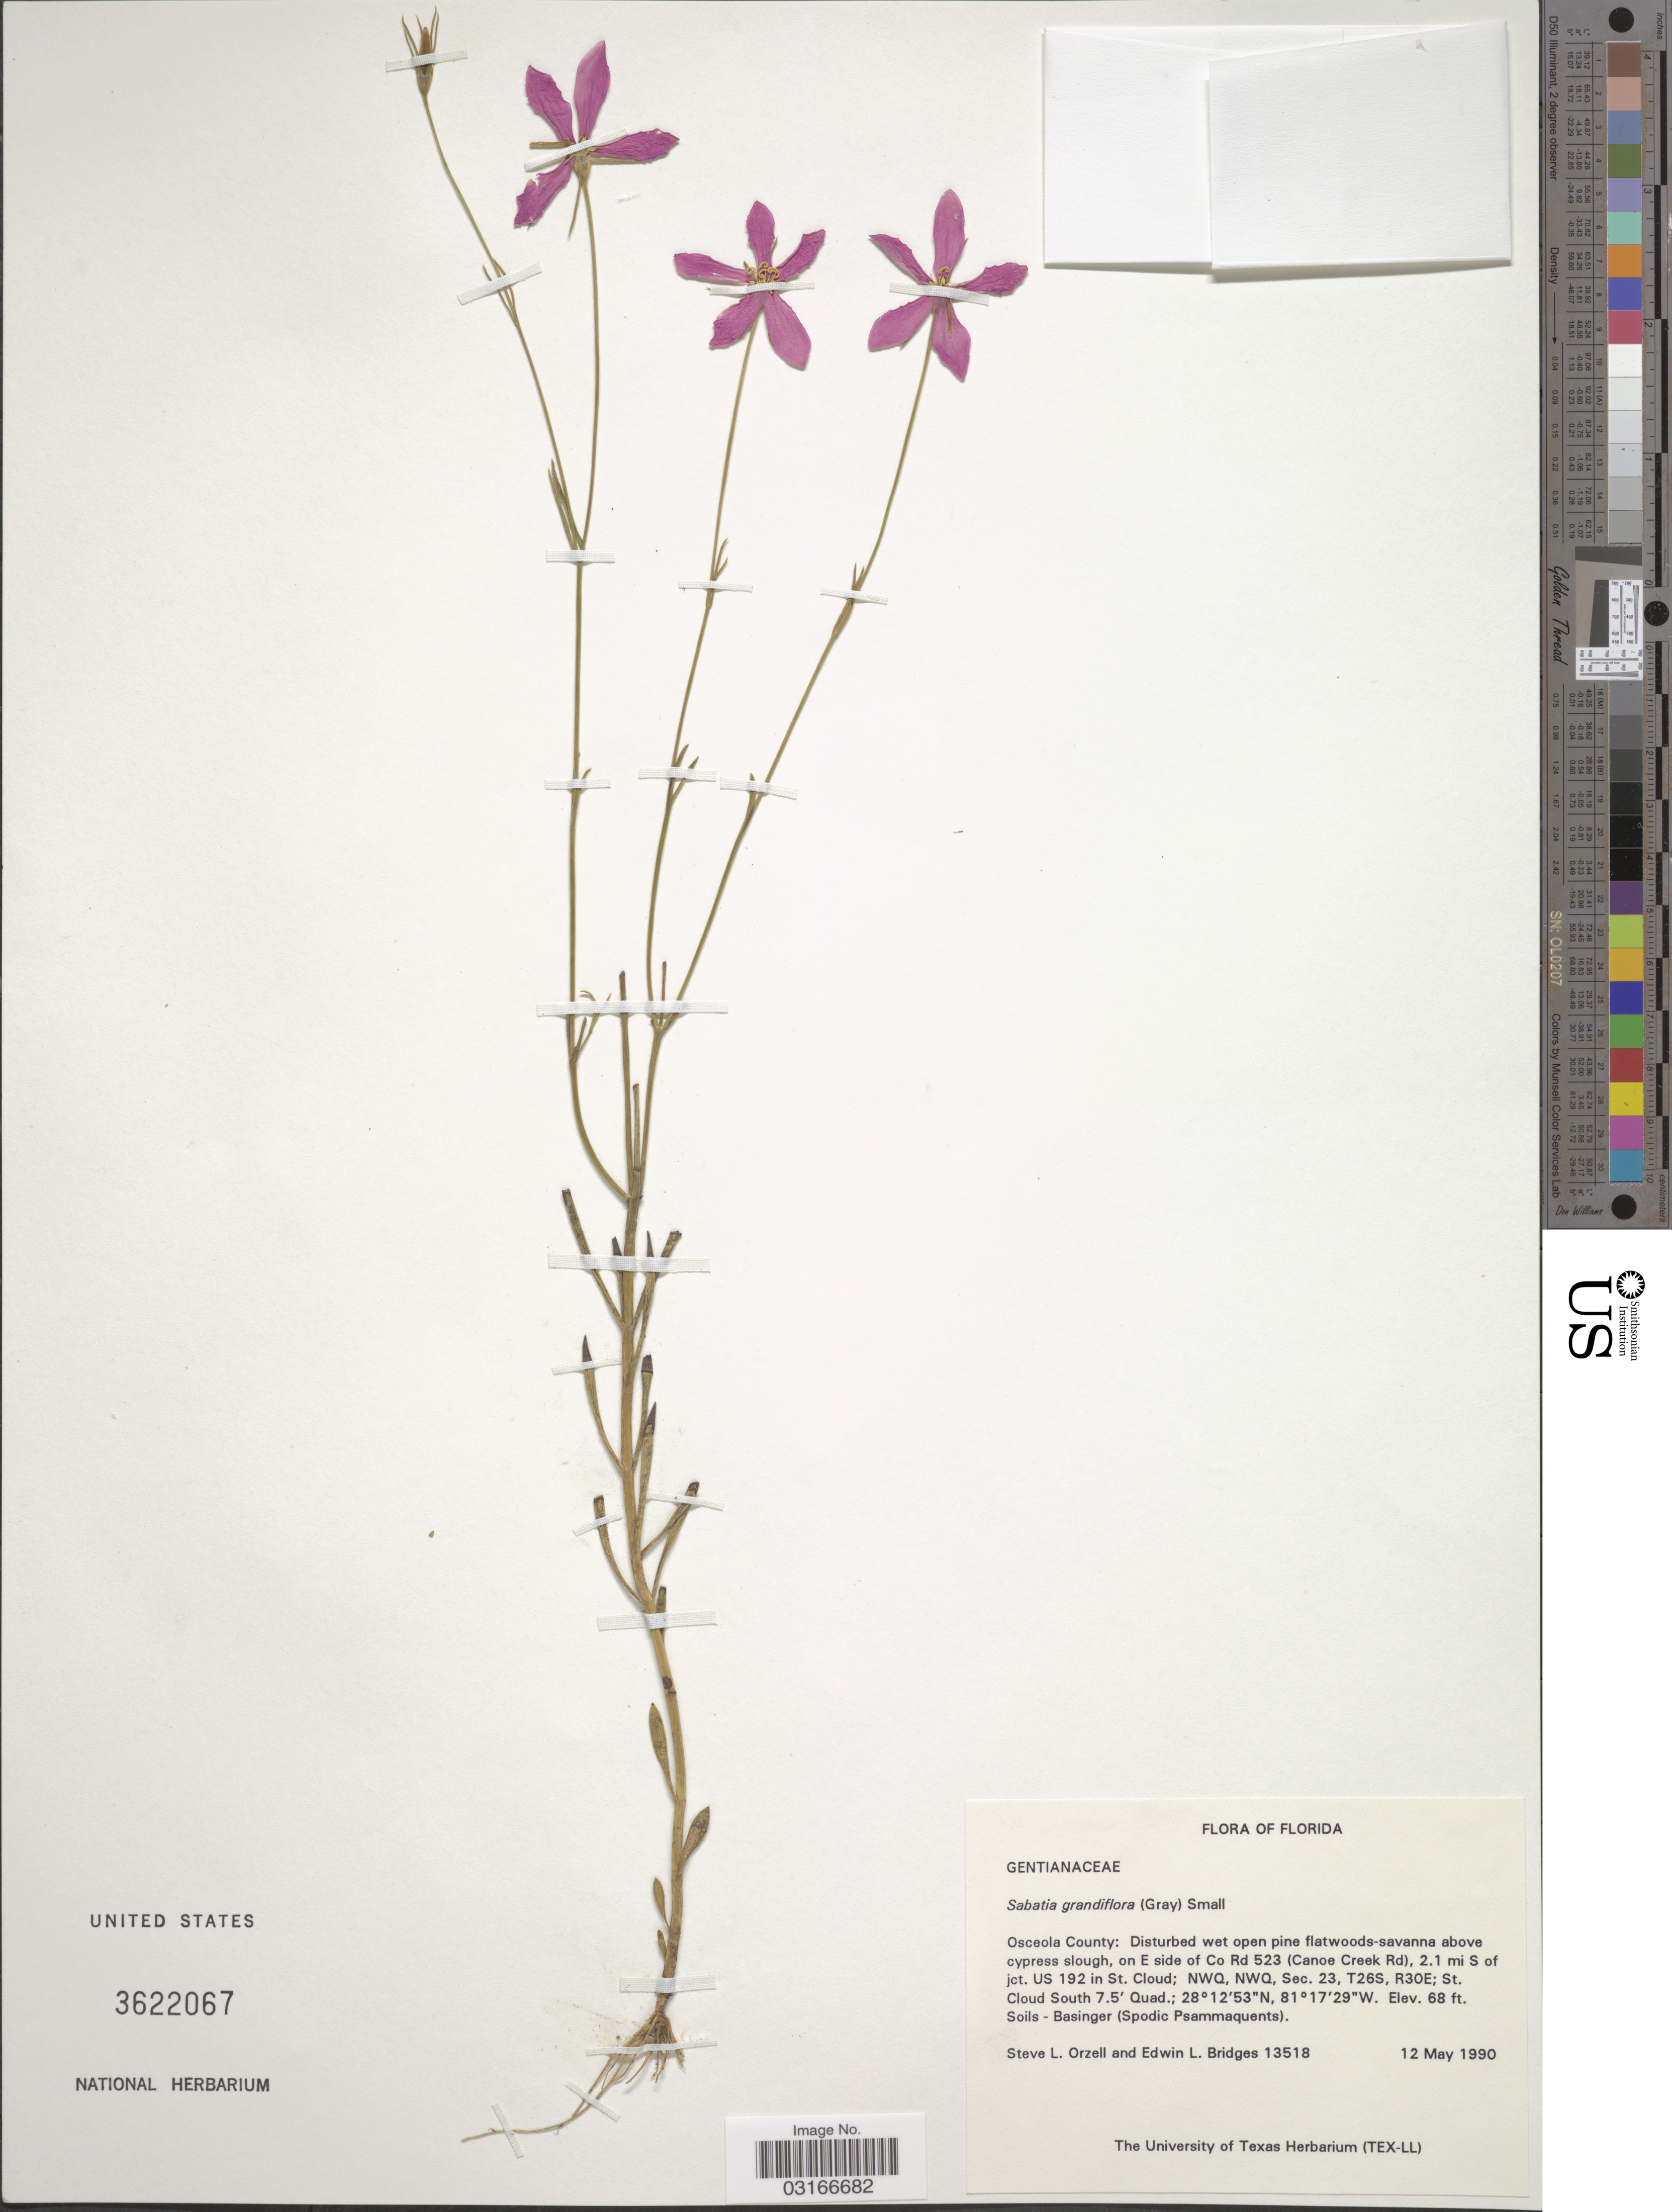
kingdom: Plantae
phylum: Tracheophyta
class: Magnoliopsida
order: Gentianales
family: Gentianaceae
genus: Sabatia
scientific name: Sabatia grandiflora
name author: (A. Gray) Small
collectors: S. Orzell & E. Bridges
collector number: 13518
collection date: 1990-05-12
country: United States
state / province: Florida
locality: Osceola County: on E side of Co Rd 523 (Canoe Creek Rd), 2.1 mi S of jct. US 192 in St. Cloud; NWQ, NWQ, Sec. 23, T26S, R30E; St. Cloud South 7.5' Quad.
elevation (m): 21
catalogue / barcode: US 3622067